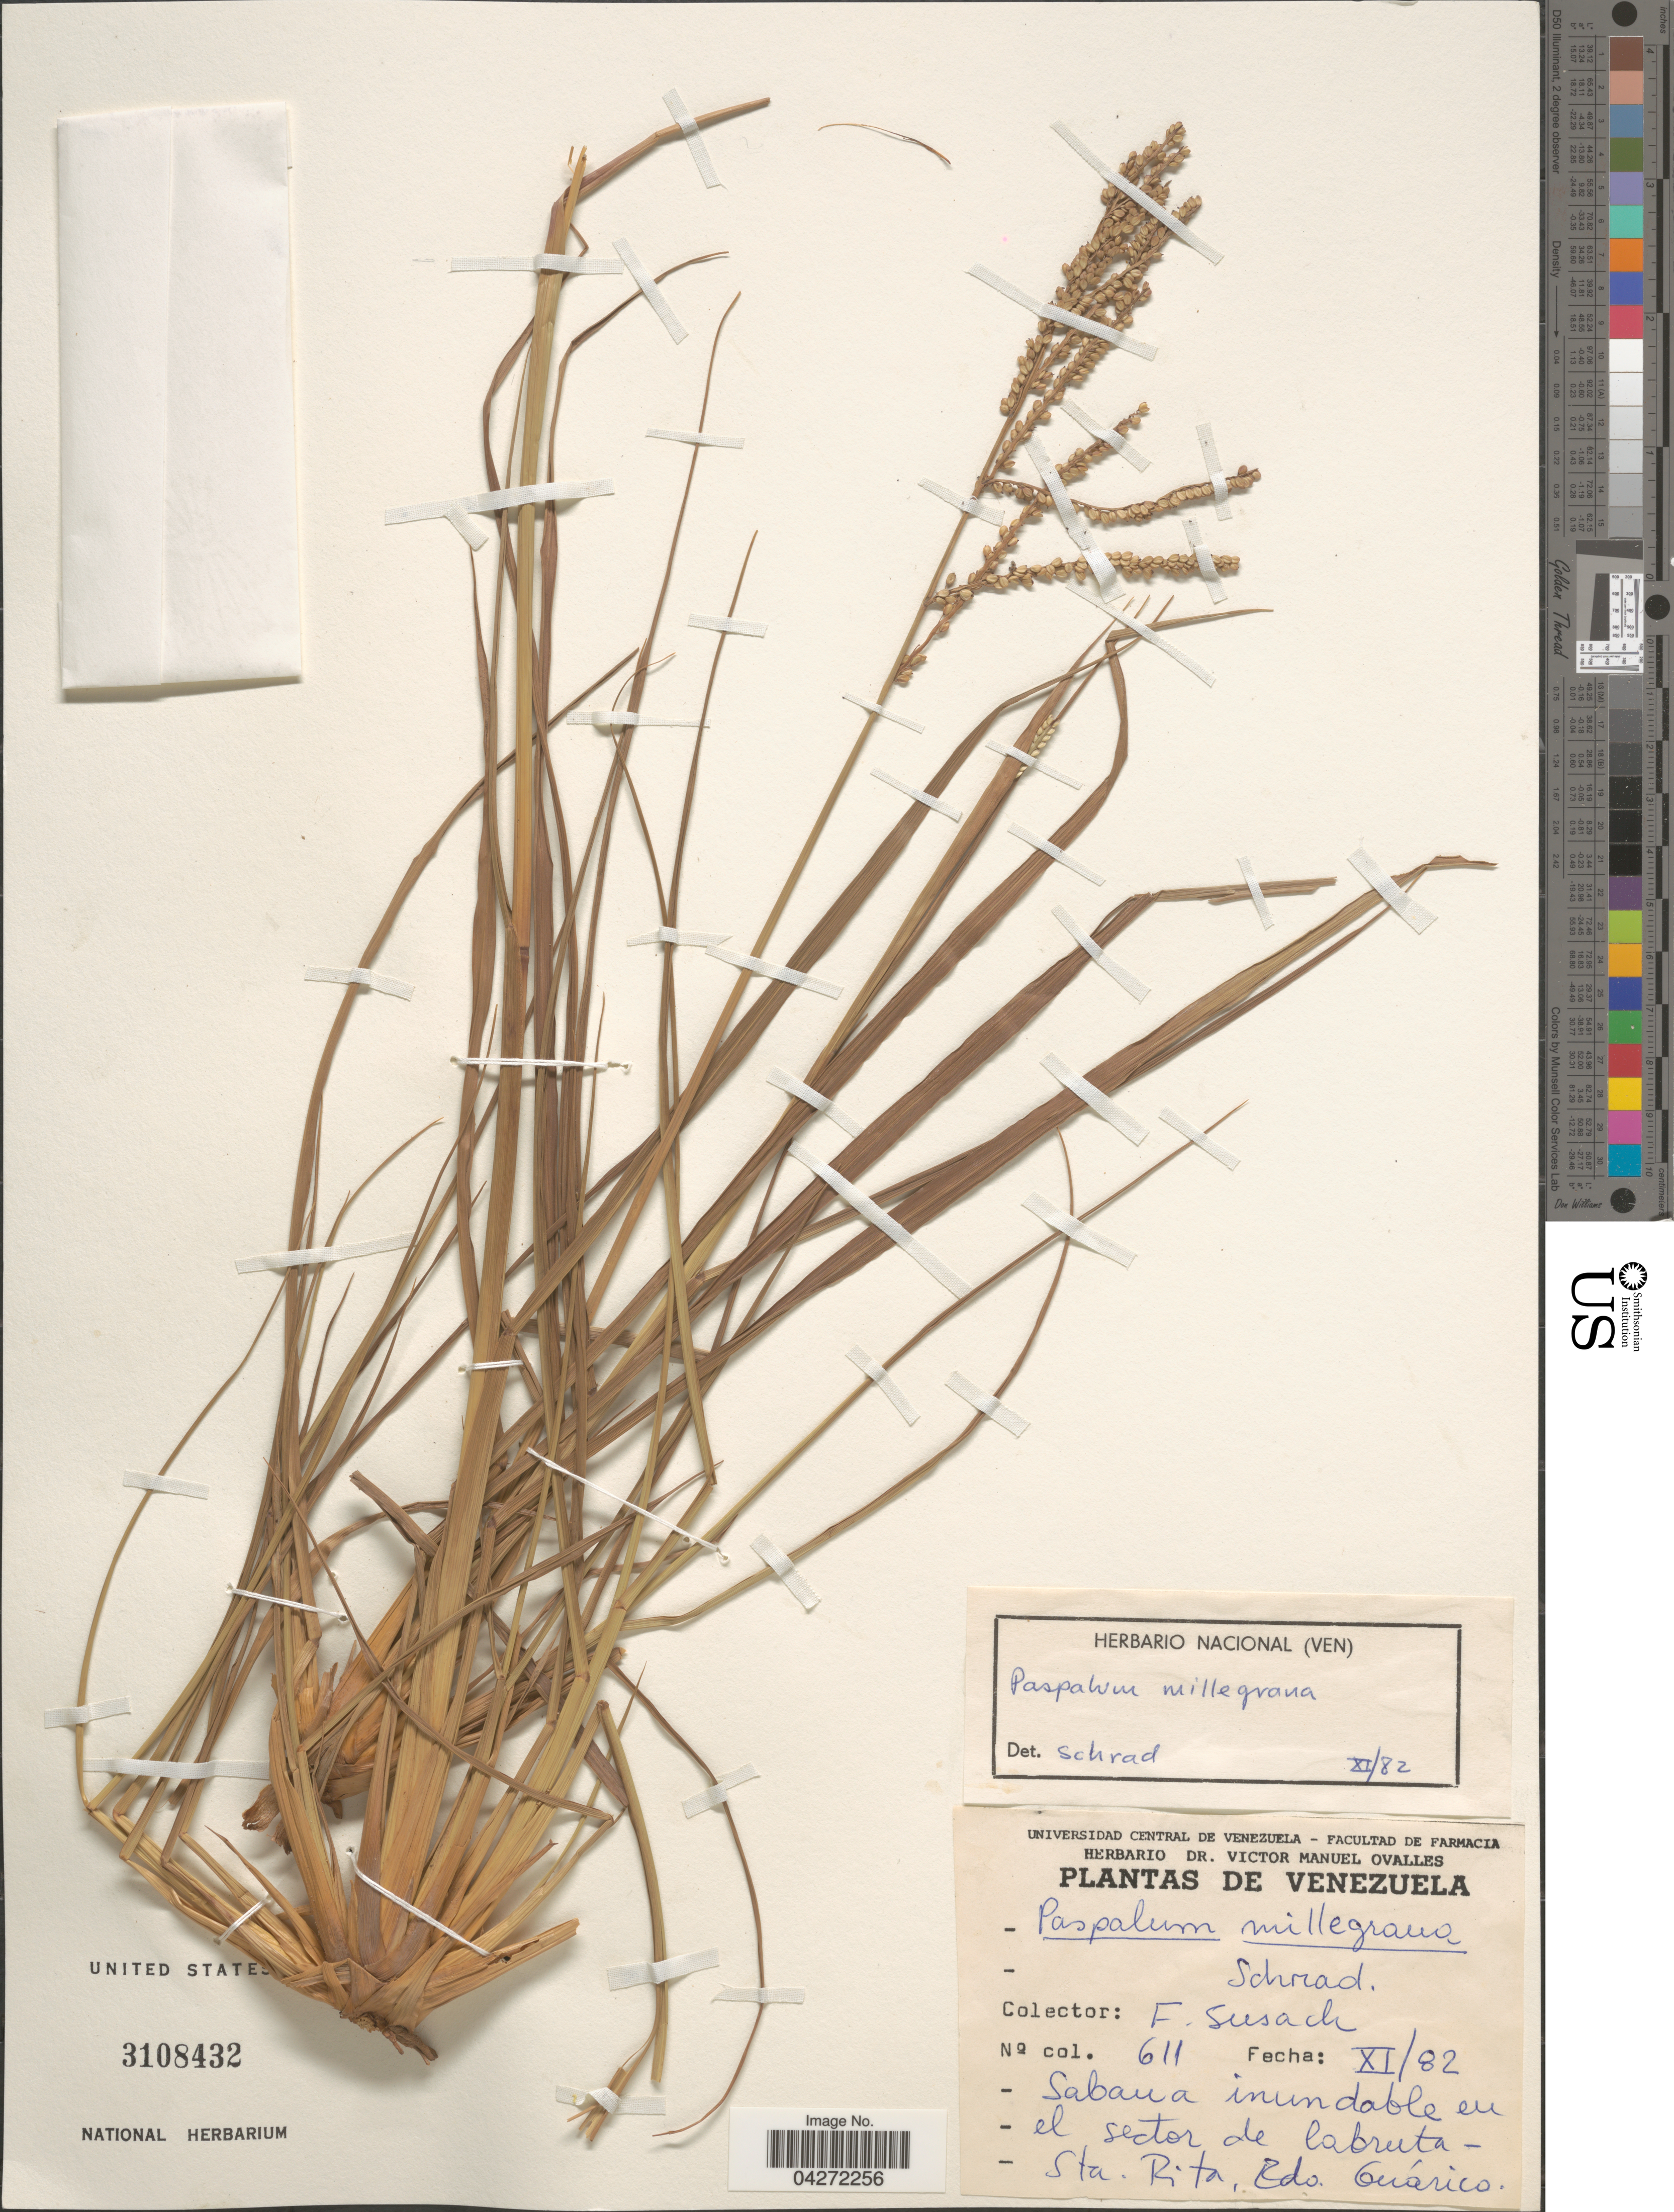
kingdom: Plantae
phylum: Tracheophyta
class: Liliopsida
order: Poales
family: Poaceae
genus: Paspalum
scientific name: Paspalum millegrana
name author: Schrad.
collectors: F. Susach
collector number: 611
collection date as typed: Transcribed d/m/y: /11/82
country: Venezuela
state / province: Guarico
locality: Sabana inundable en el sector de Cabruta - Sta. Rita.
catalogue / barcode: US 3108432